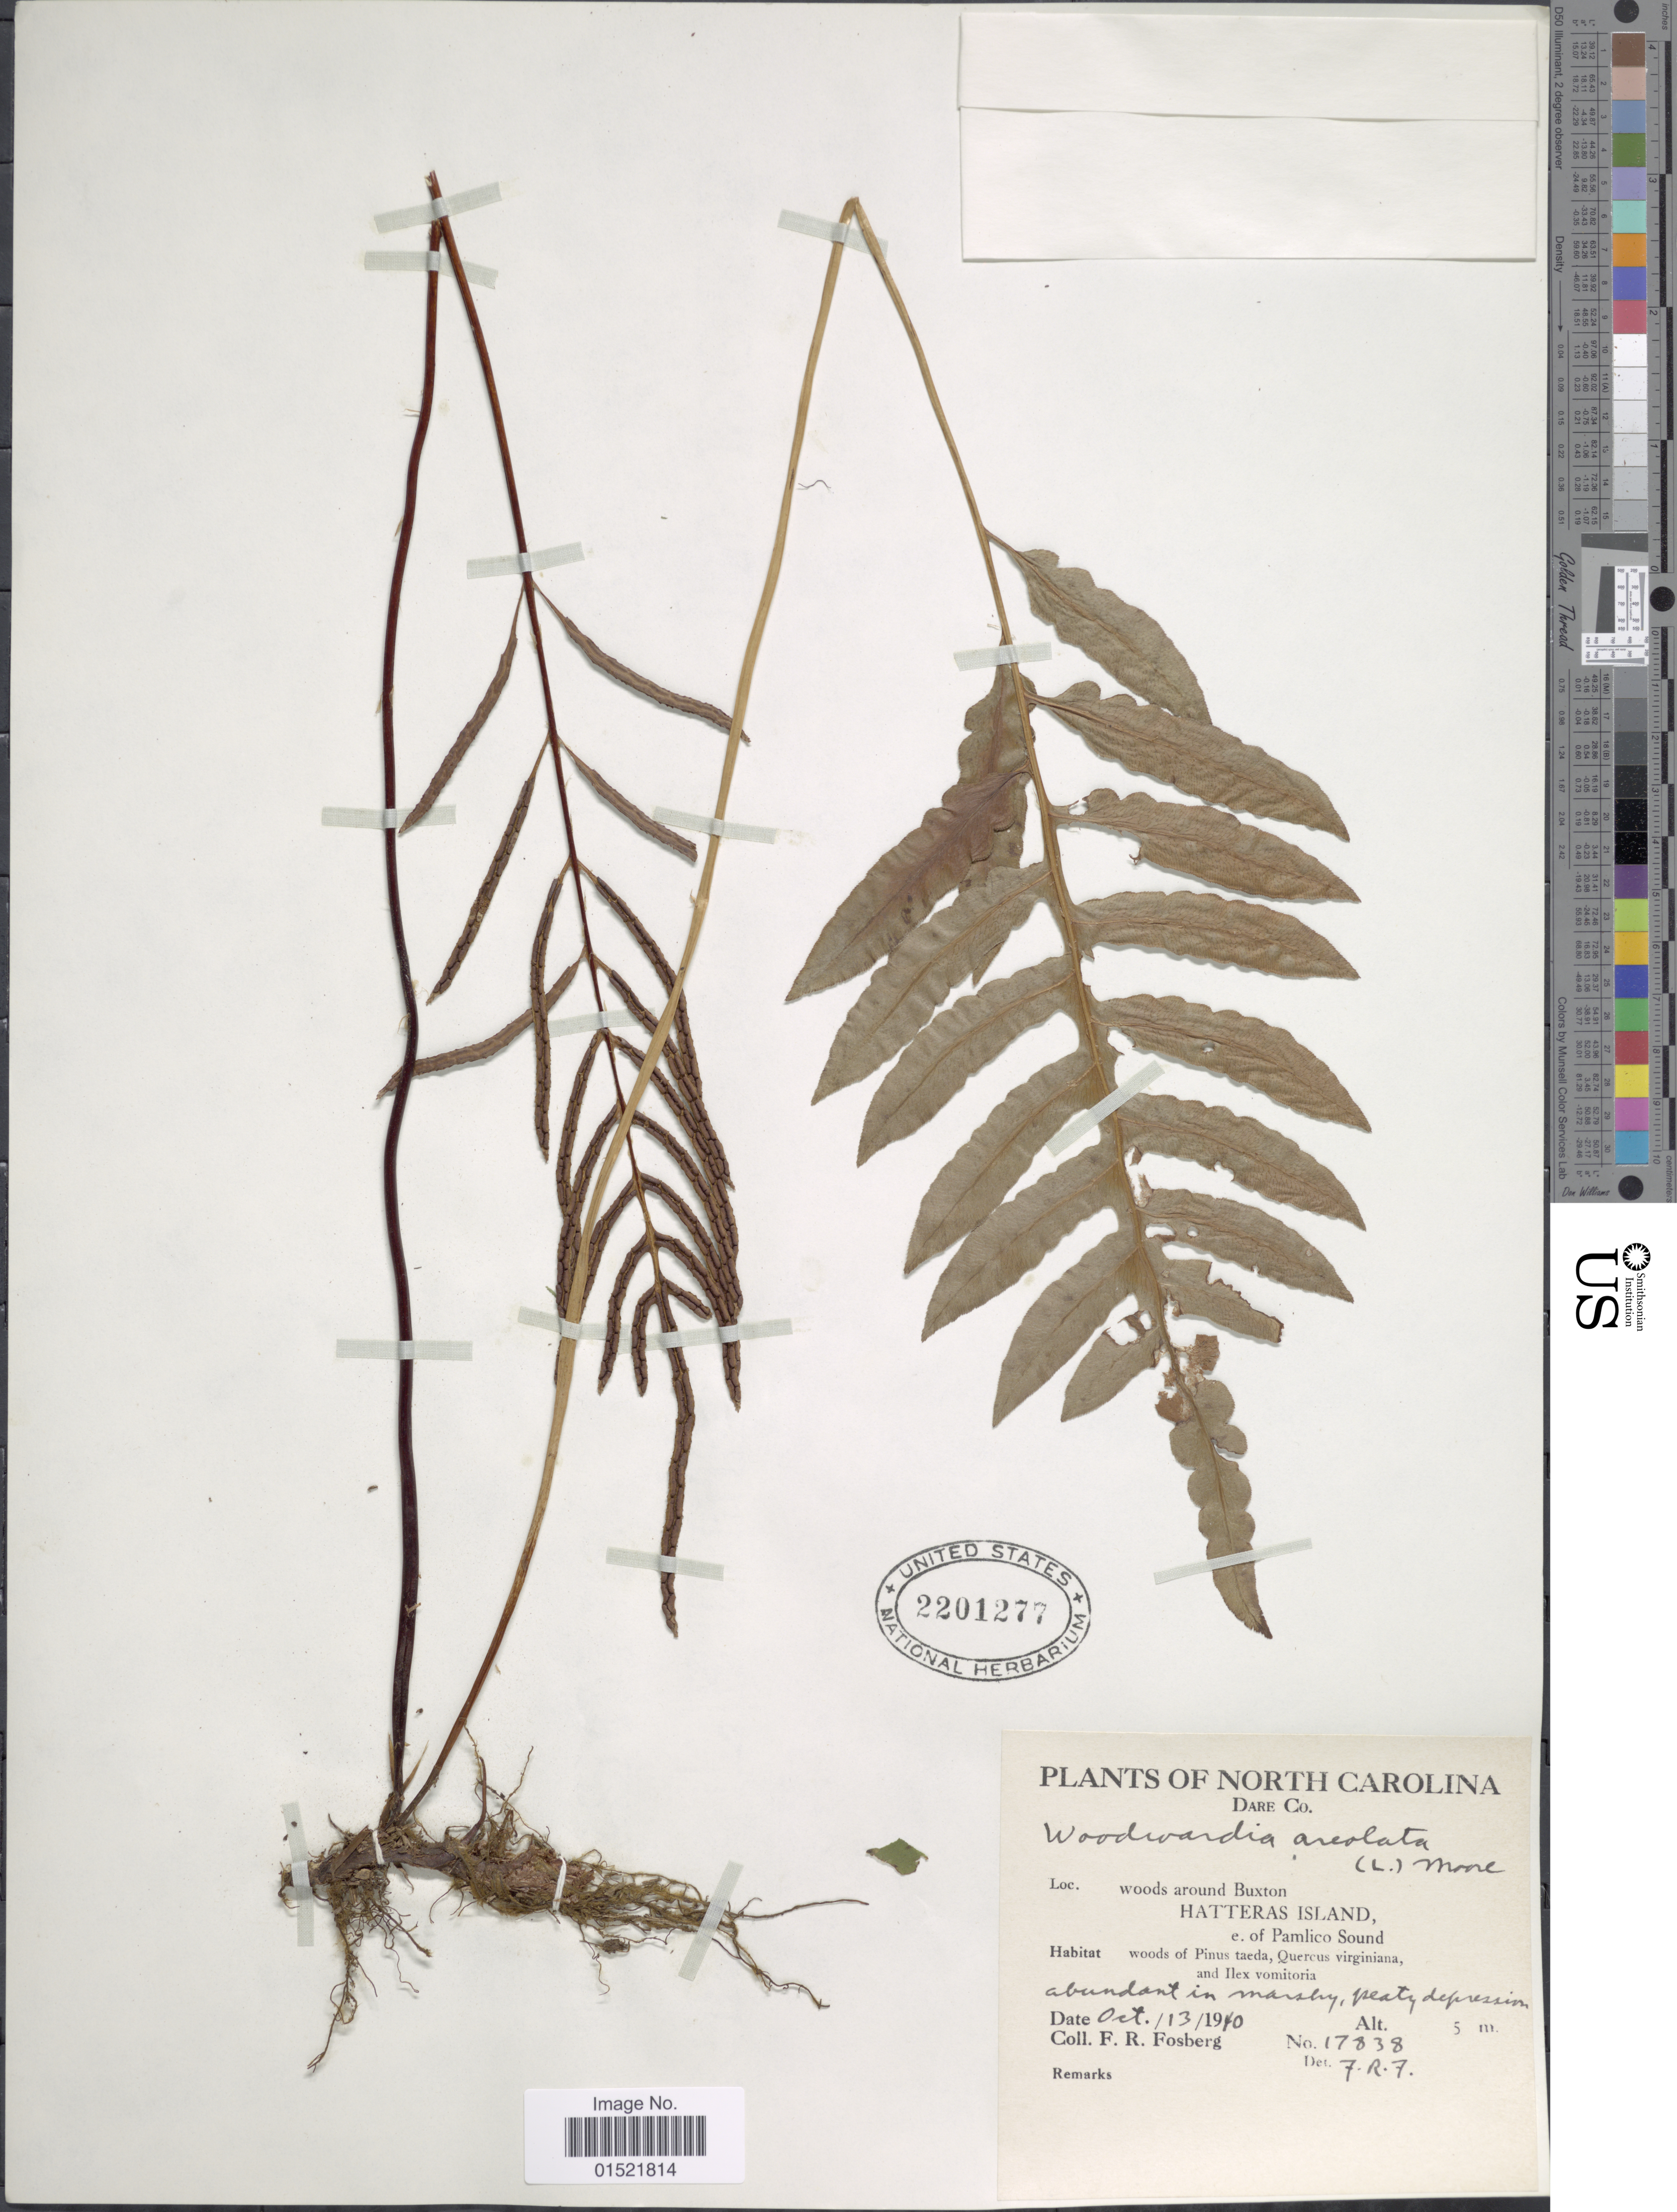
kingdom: Plantae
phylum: Tracheophyta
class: Polypodiopsida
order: Polypodiales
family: Blechnaceae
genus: Woodwardia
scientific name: Woodwardia areolata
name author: (L.) T. Moore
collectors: F. R. Fosberg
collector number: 17838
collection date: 1940-10-13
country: United States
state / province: North Carolina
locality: Dare Co., woods around Buxton, Hatteras Island, e. of Pamlico Sound, woods of Pinus taeda, Quercus virginiana, and Ilex vomitoria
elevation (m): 5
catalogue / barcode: US 2201277